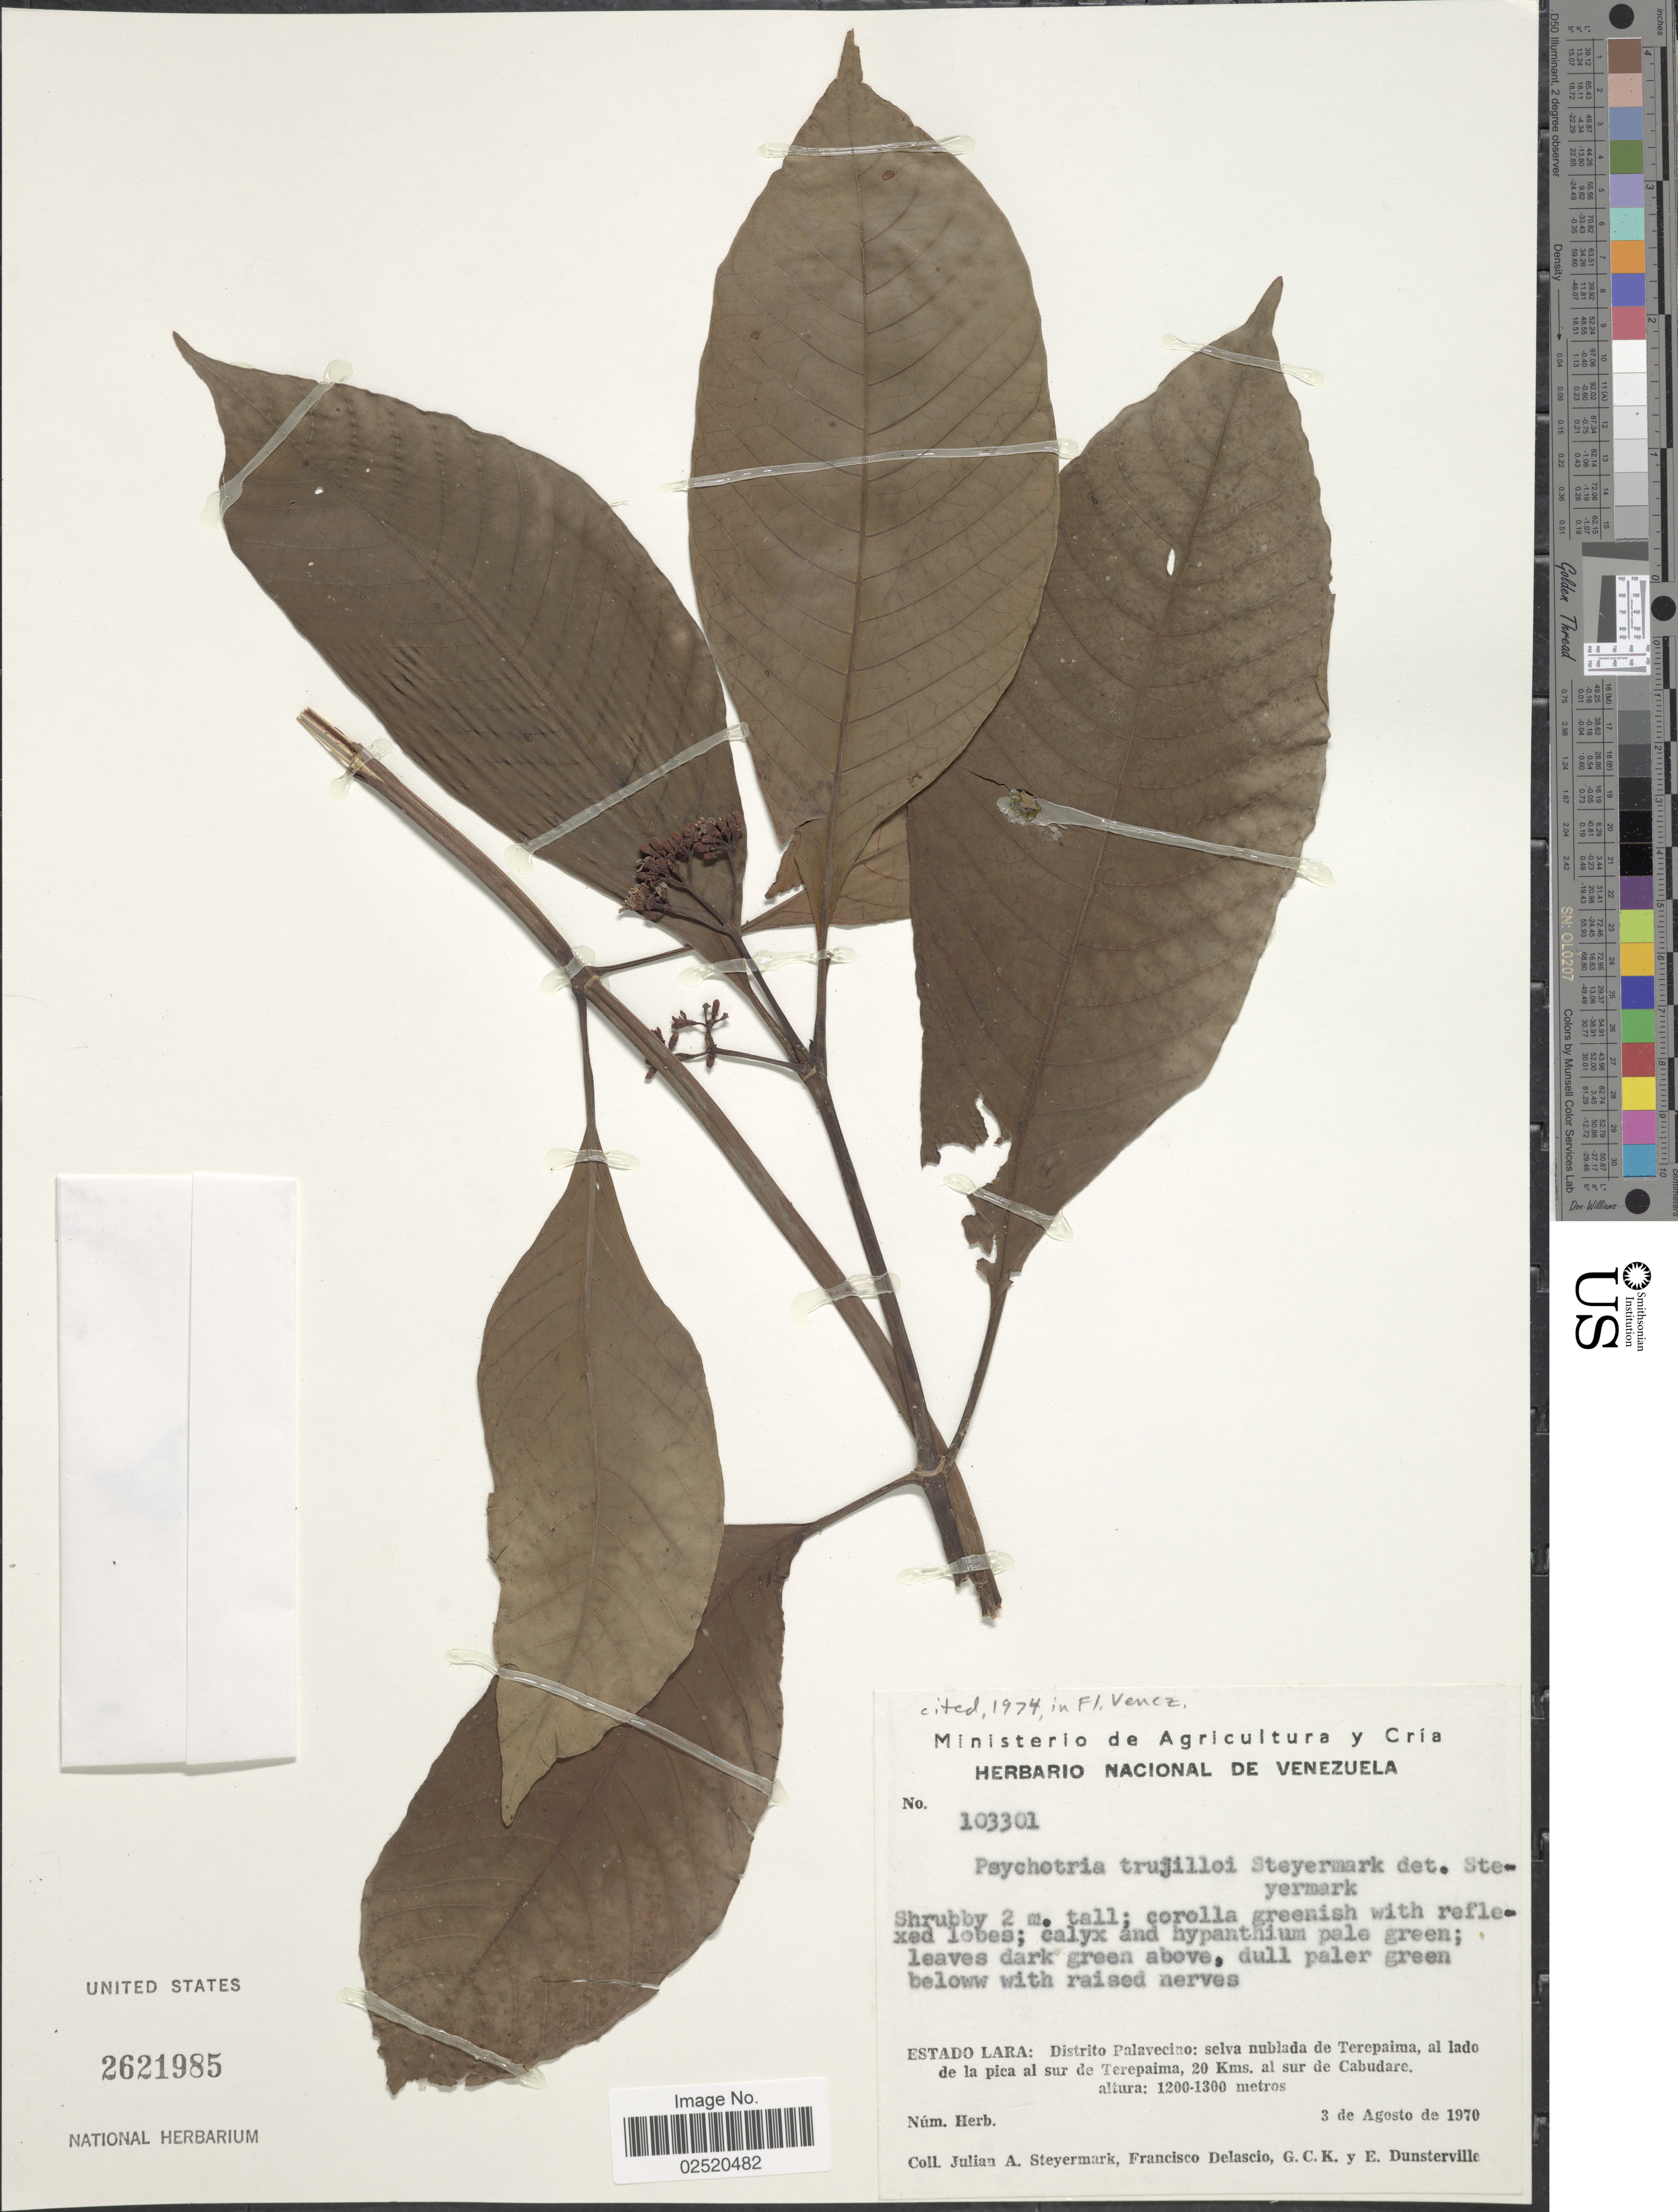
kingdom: Plantae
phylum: Tracheophyta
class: Magnoliopsida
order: Gentianales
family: Rubiaceae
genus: Psychotria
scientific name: Psychotria trujilloi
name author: Steyerm.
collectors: J. Steyermark, F. Delascio, G. C. K. Dunsterville & E. Dunsterville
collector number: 103301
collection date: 1970-08-03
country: Venezuela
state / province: Lara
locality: Distrito Palavecino: selva nublada de Terepaima, al lado de la pica al sur de Terepaima, 20 Kms. al sur de Cabudare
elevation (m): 1200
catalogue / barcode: US 2621985